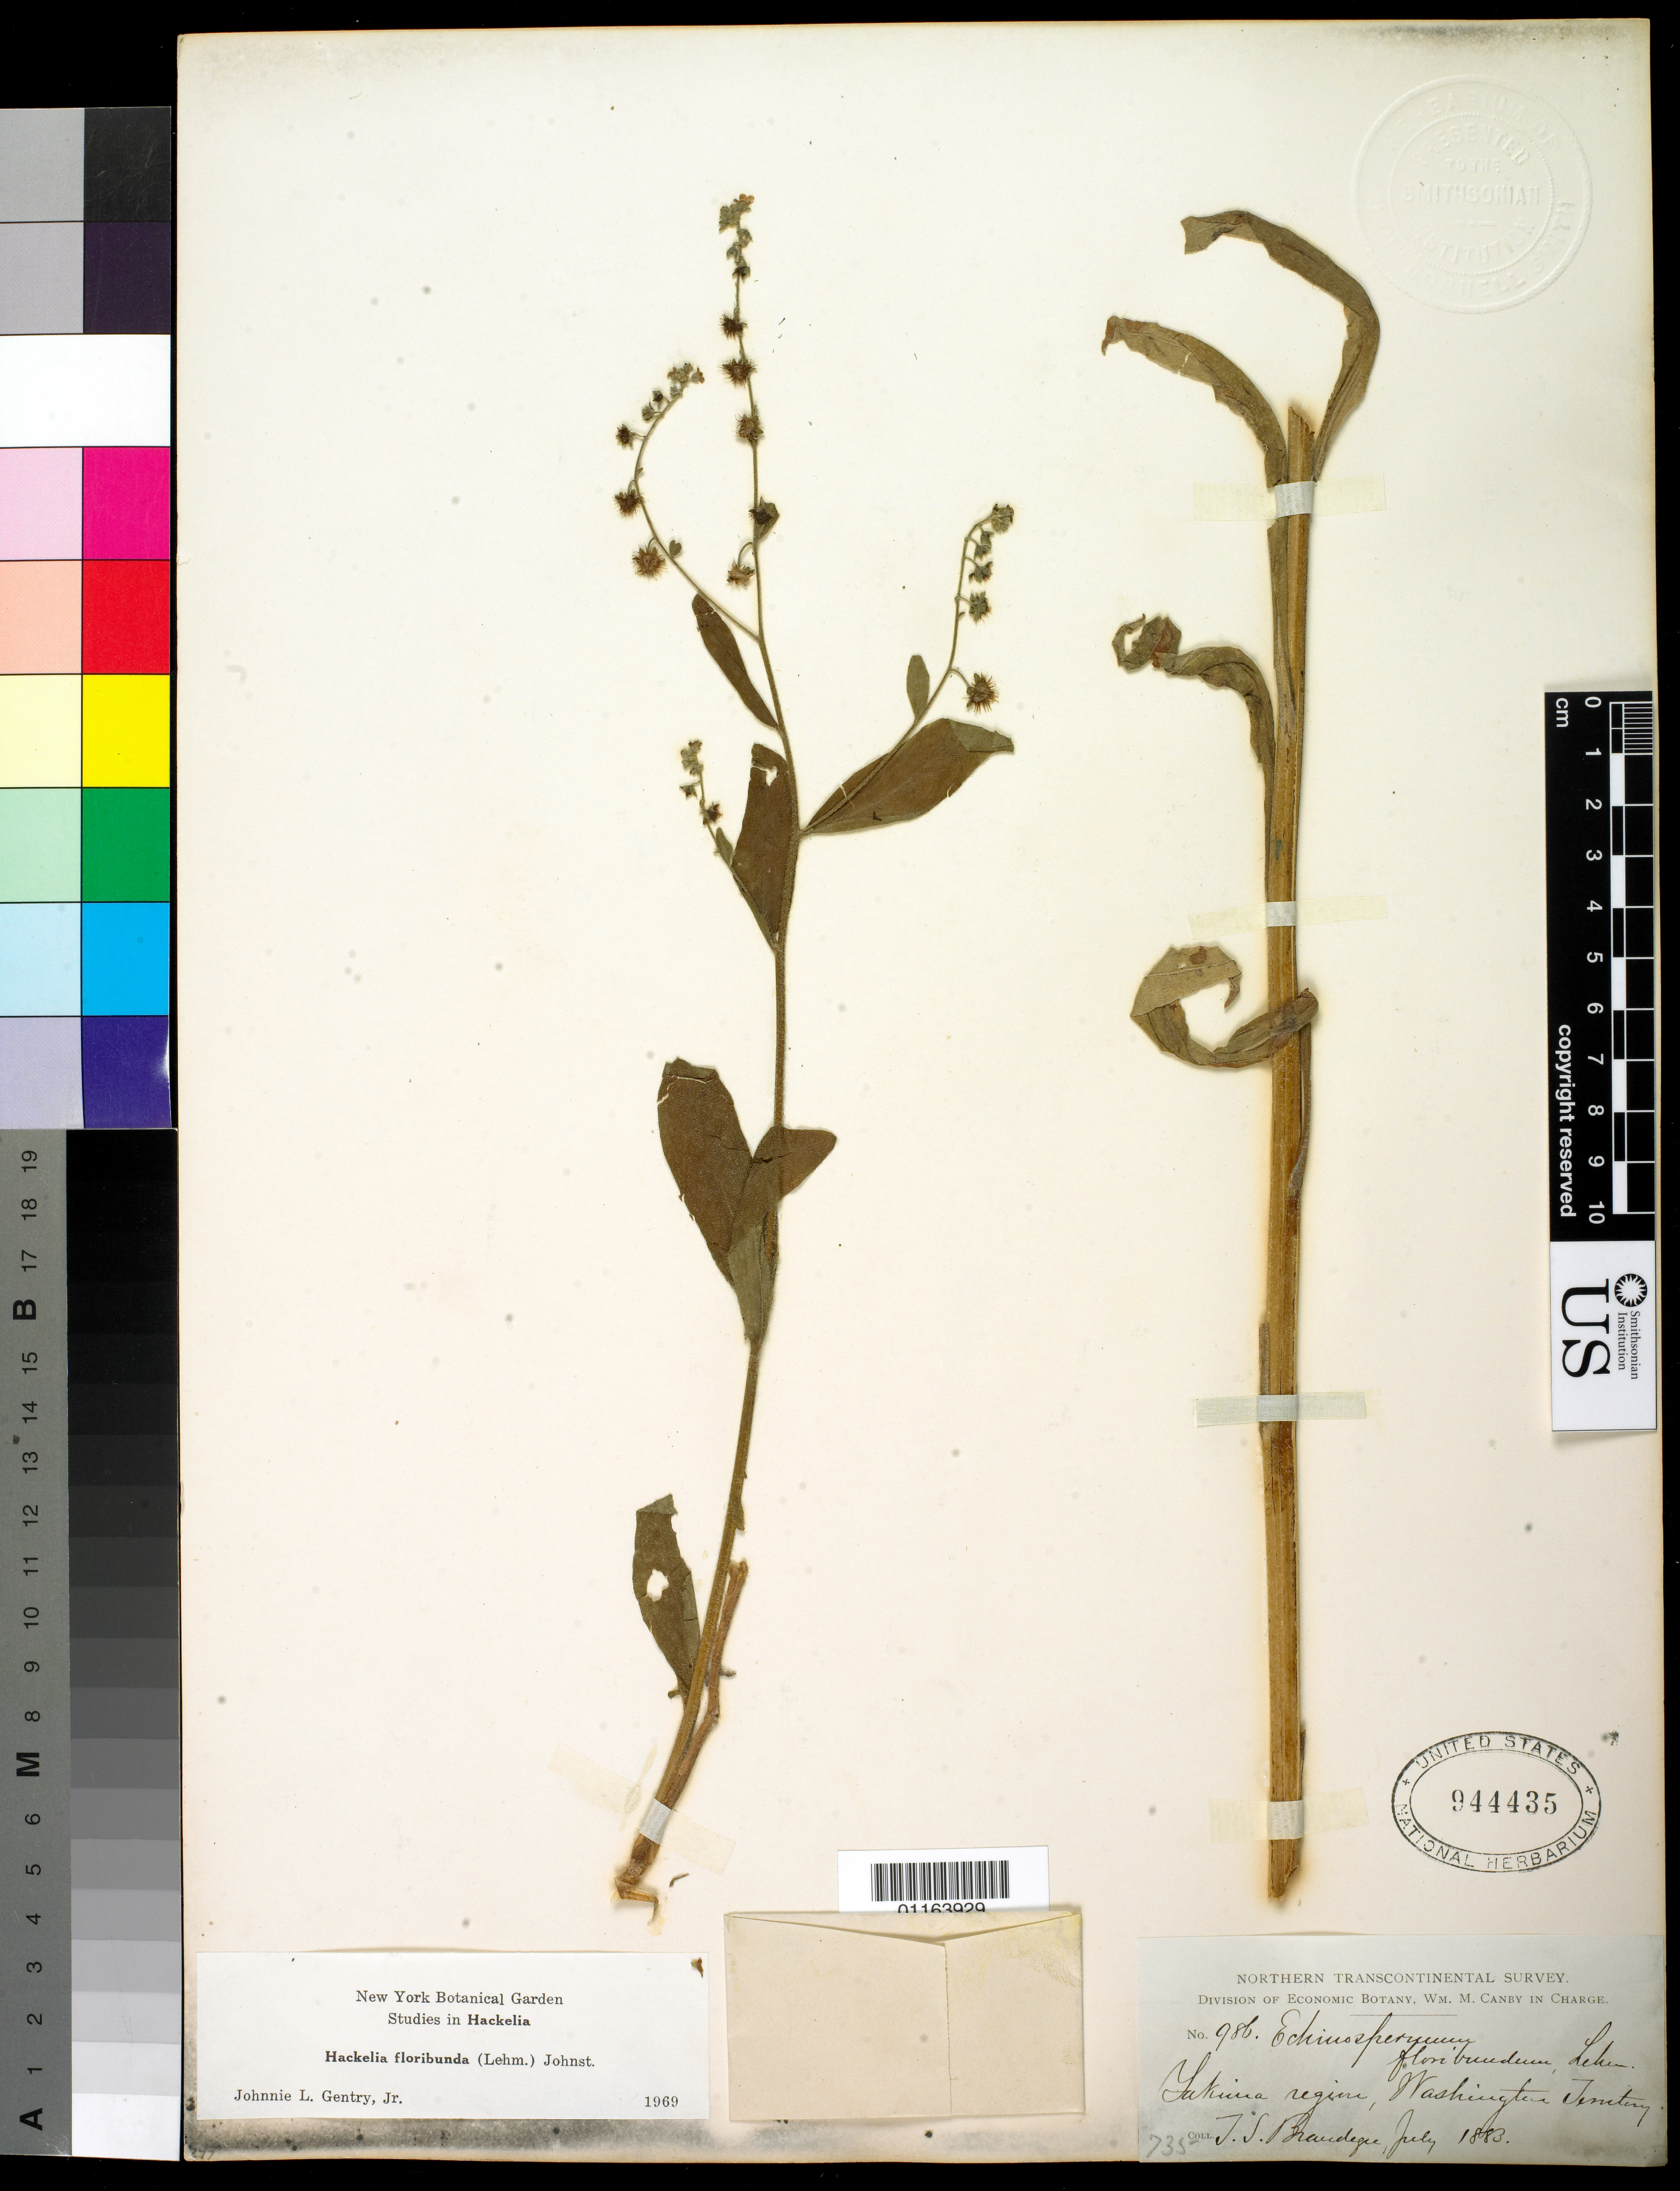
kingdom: Plantae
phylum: Tracheophyta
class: Magnoliopsida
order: Boraginales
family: Boraginaceae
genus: Hackelia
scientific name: Hackelia floribunda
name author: (Lehm.) I.M. Johnst.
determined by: Gentry, J. L.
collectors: T. S. Brandegee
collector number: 986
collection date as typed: Jul 1883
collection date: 1883-07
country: United States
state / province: Washington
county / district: Yakima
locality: Yakima region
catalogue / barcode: US 944435